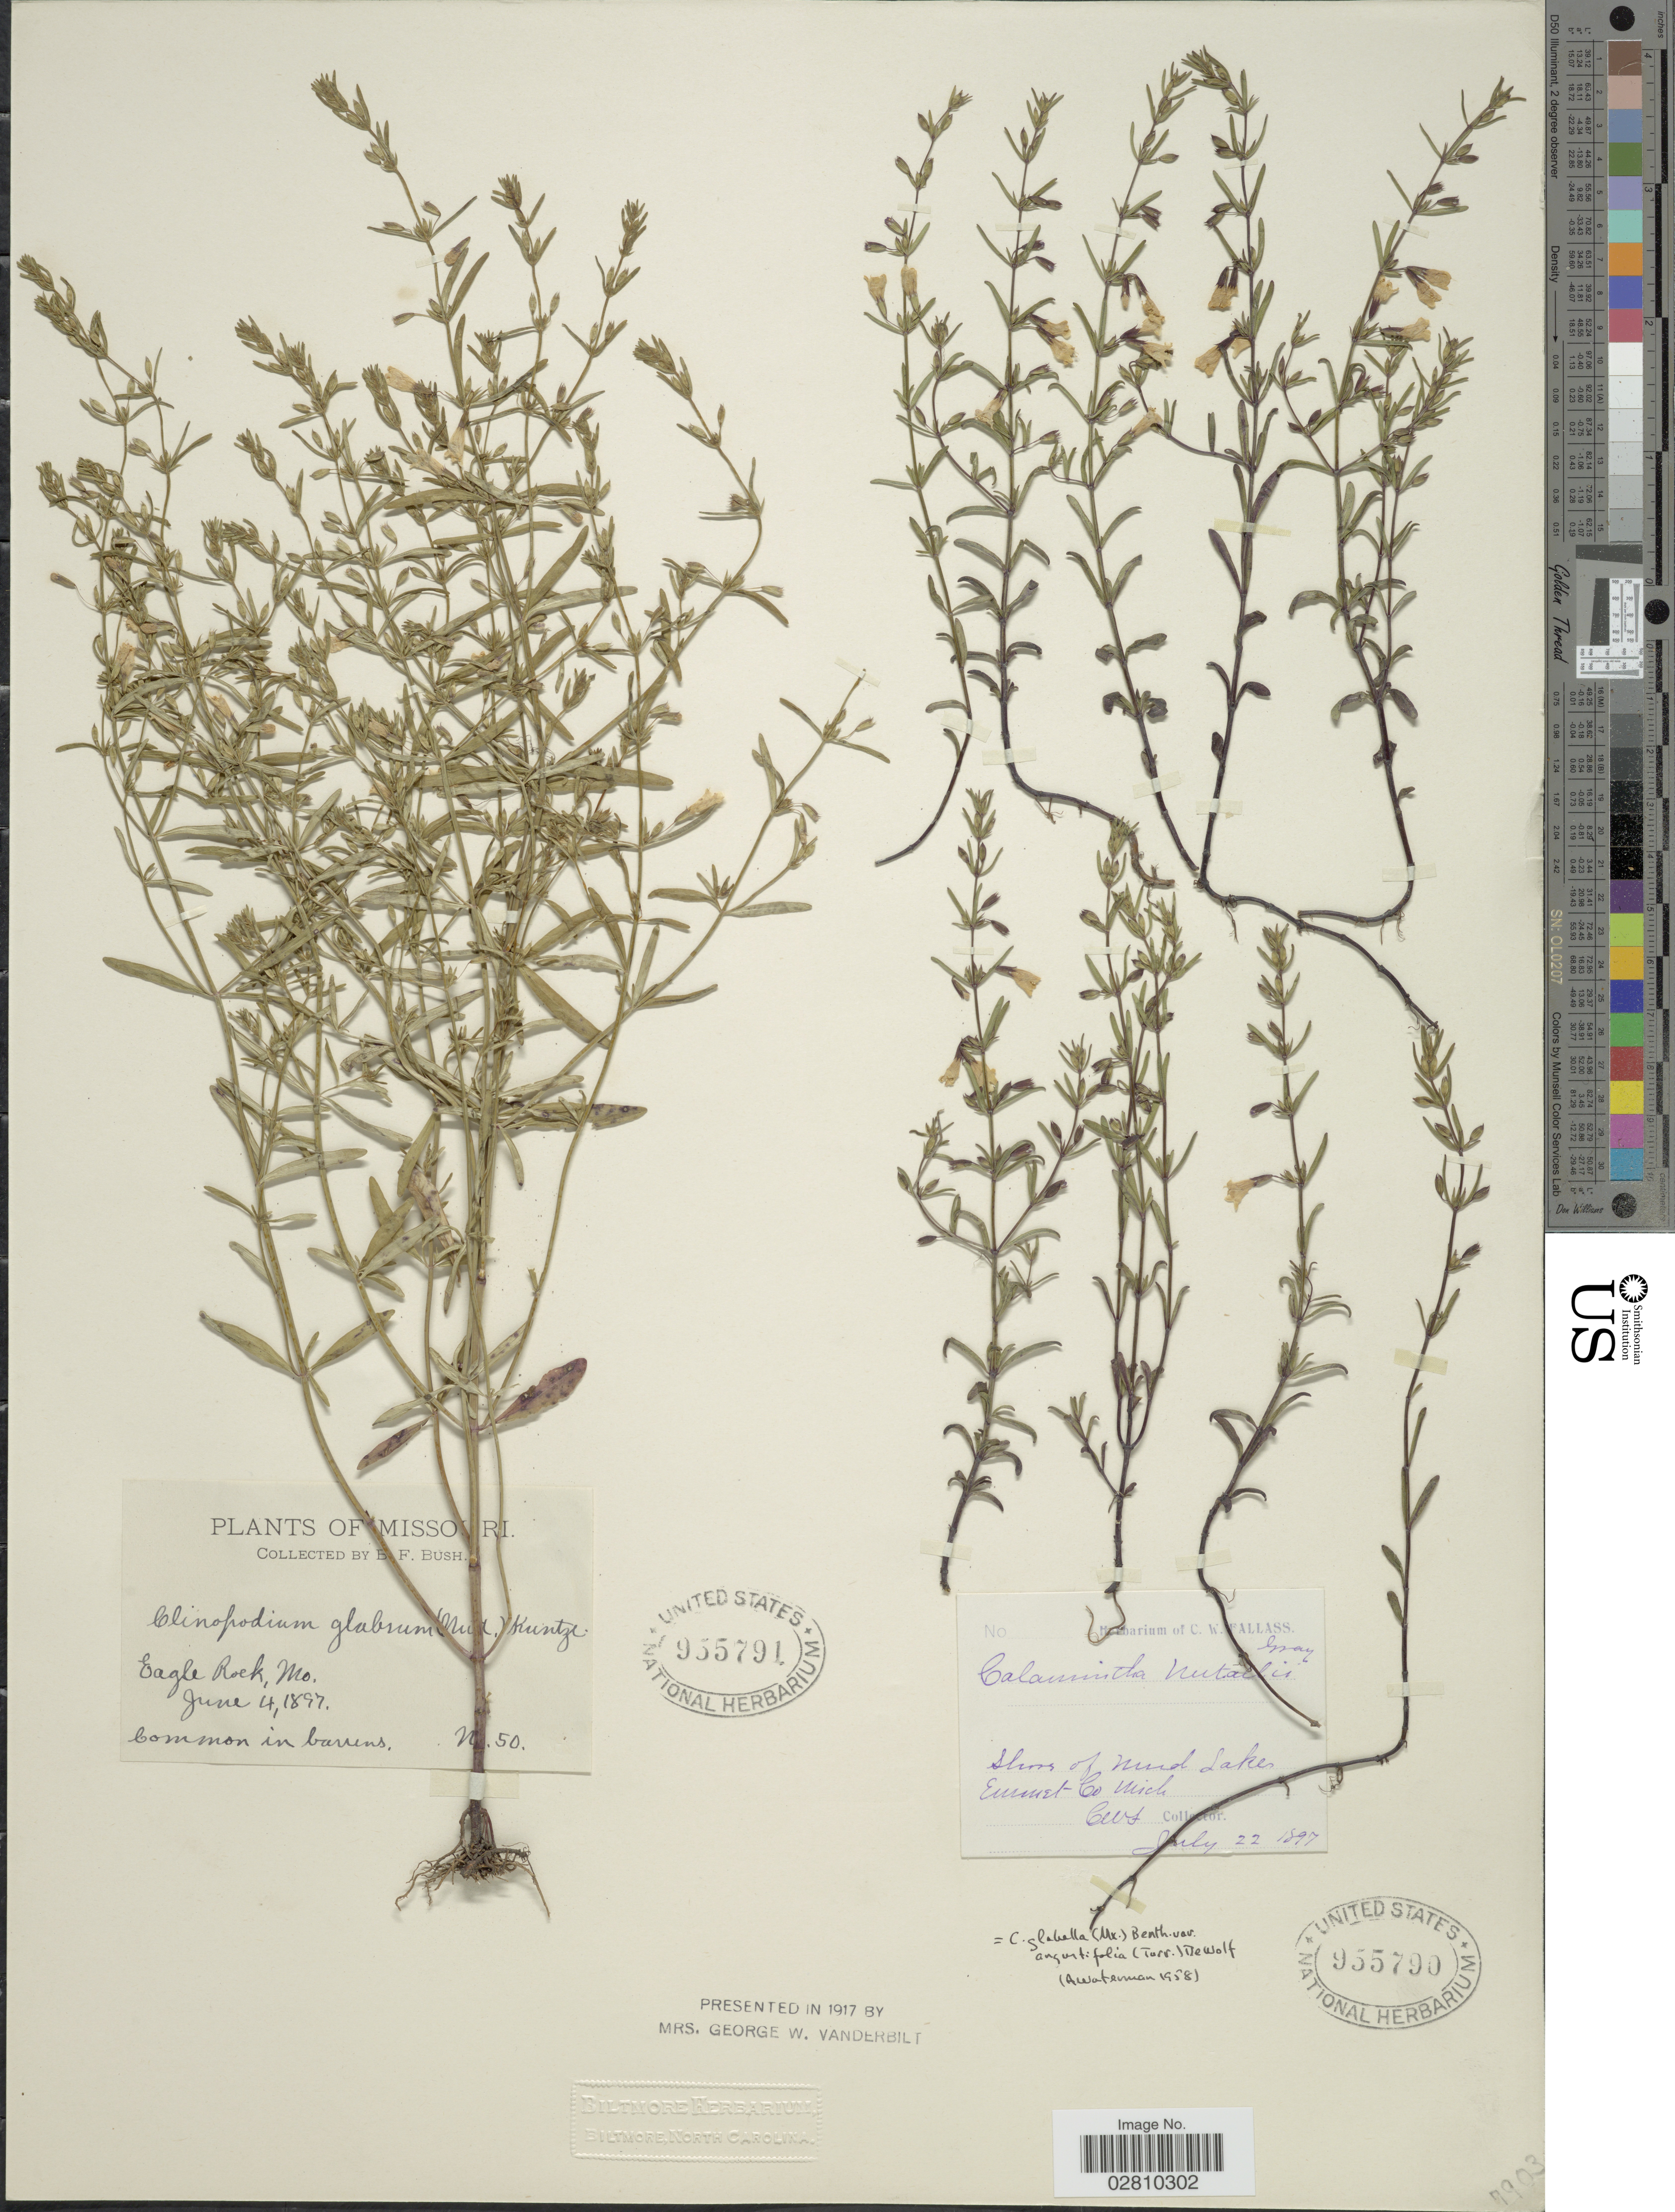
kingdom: Plantae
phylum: Tracheophyta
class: Magnoliopsida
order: Lamiales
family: Lamiaceae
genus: Clinopodium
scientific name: Clinopodium glabrum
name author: (Nutt.) Kuntze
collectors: C. Fallas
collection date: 1897-07-22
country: United States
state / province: Michigan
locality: Shore of Mud Lakes. Emmet. Co. Mich.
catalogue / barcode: US 955790